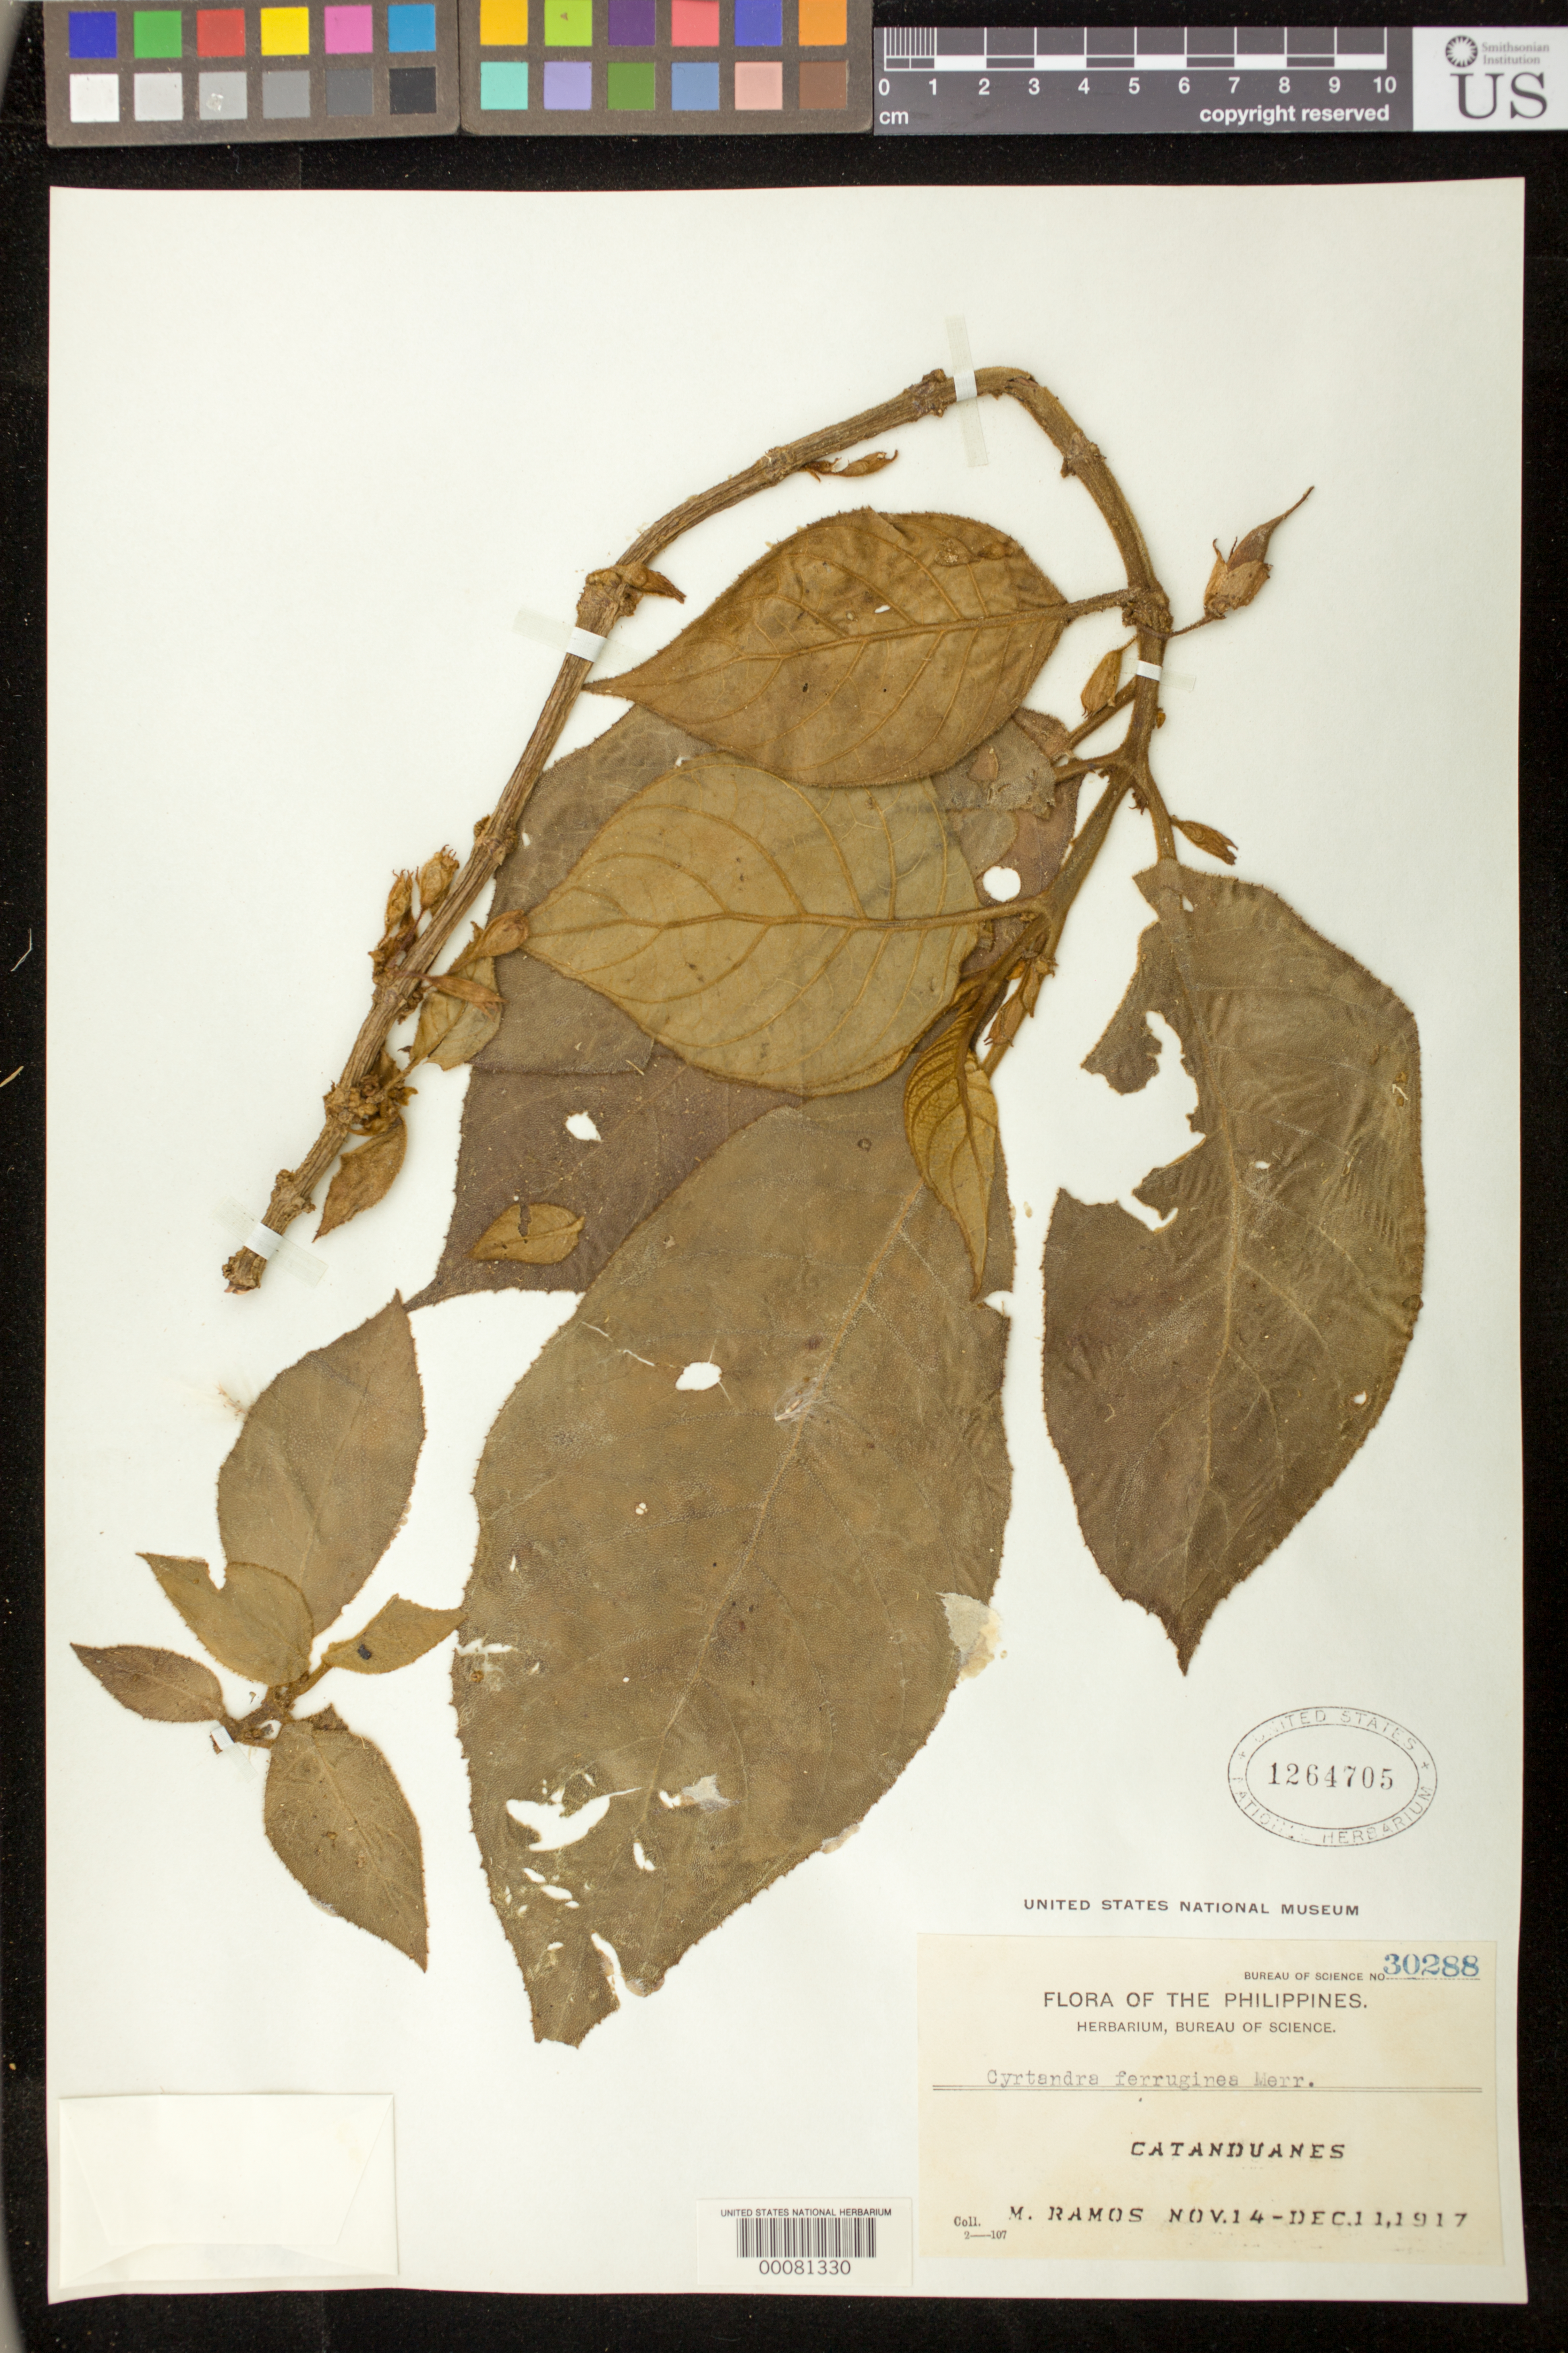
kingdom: Plantae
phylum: Tracheophyta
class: Magnoliopsida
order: Lamiales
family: Gesneriaceae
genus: Cyrtandra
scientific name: Cyrtandra ferruginea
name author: Merr.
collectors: M. Ramos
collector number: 30288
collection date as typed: Nov-Dec 1917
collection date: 1917-11/1917-12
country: Philippines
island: Catanduanes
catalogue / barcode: US 1264705